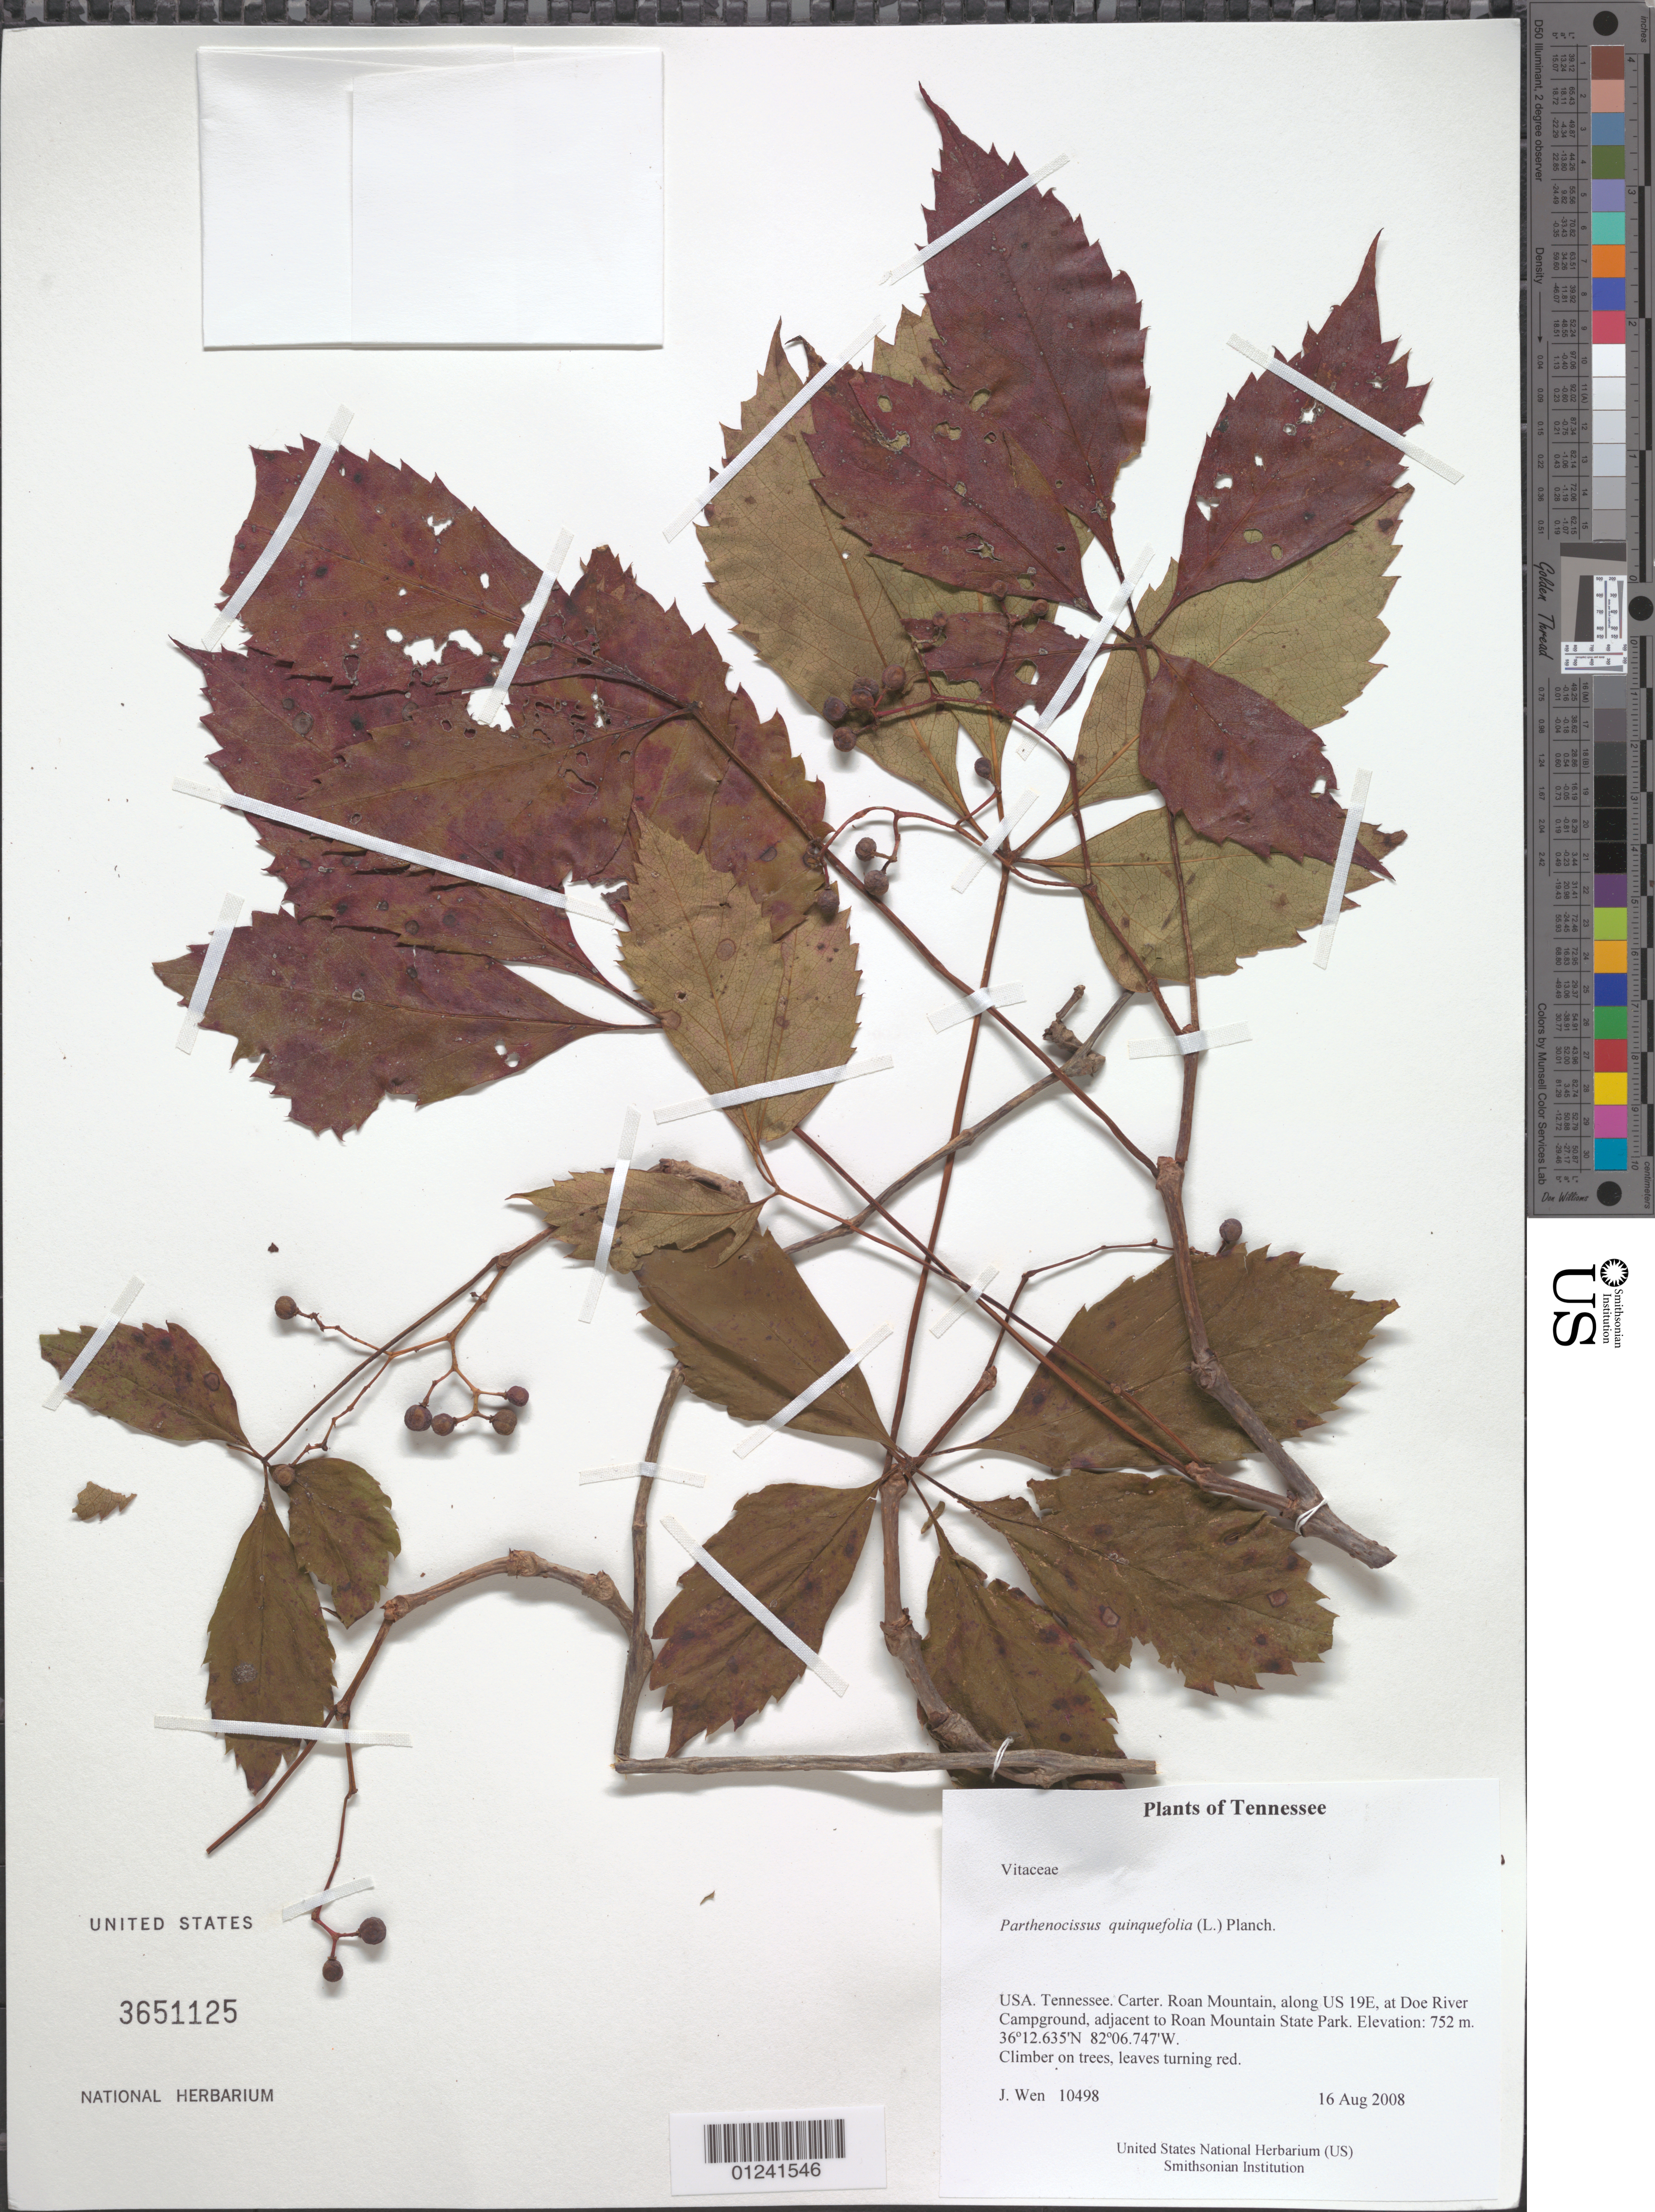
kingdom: Plantae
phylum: Tracheophyta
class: Magnoliopsida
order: Vitales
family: Vitaceae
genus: Parthenocissus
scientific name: Parthenocissus quinquefolia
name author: (L.) Planch.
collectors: J. Wen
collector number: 10498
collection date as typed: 16 Aug 2008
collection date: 2008-08-16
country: United States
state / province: Tennessee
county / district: Carter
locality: Roan Mountain, along US 19E, at Doe River Campground, adjacent to Roan Mountain State Park.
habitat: On trees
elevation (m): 752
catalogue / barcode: US 3651125